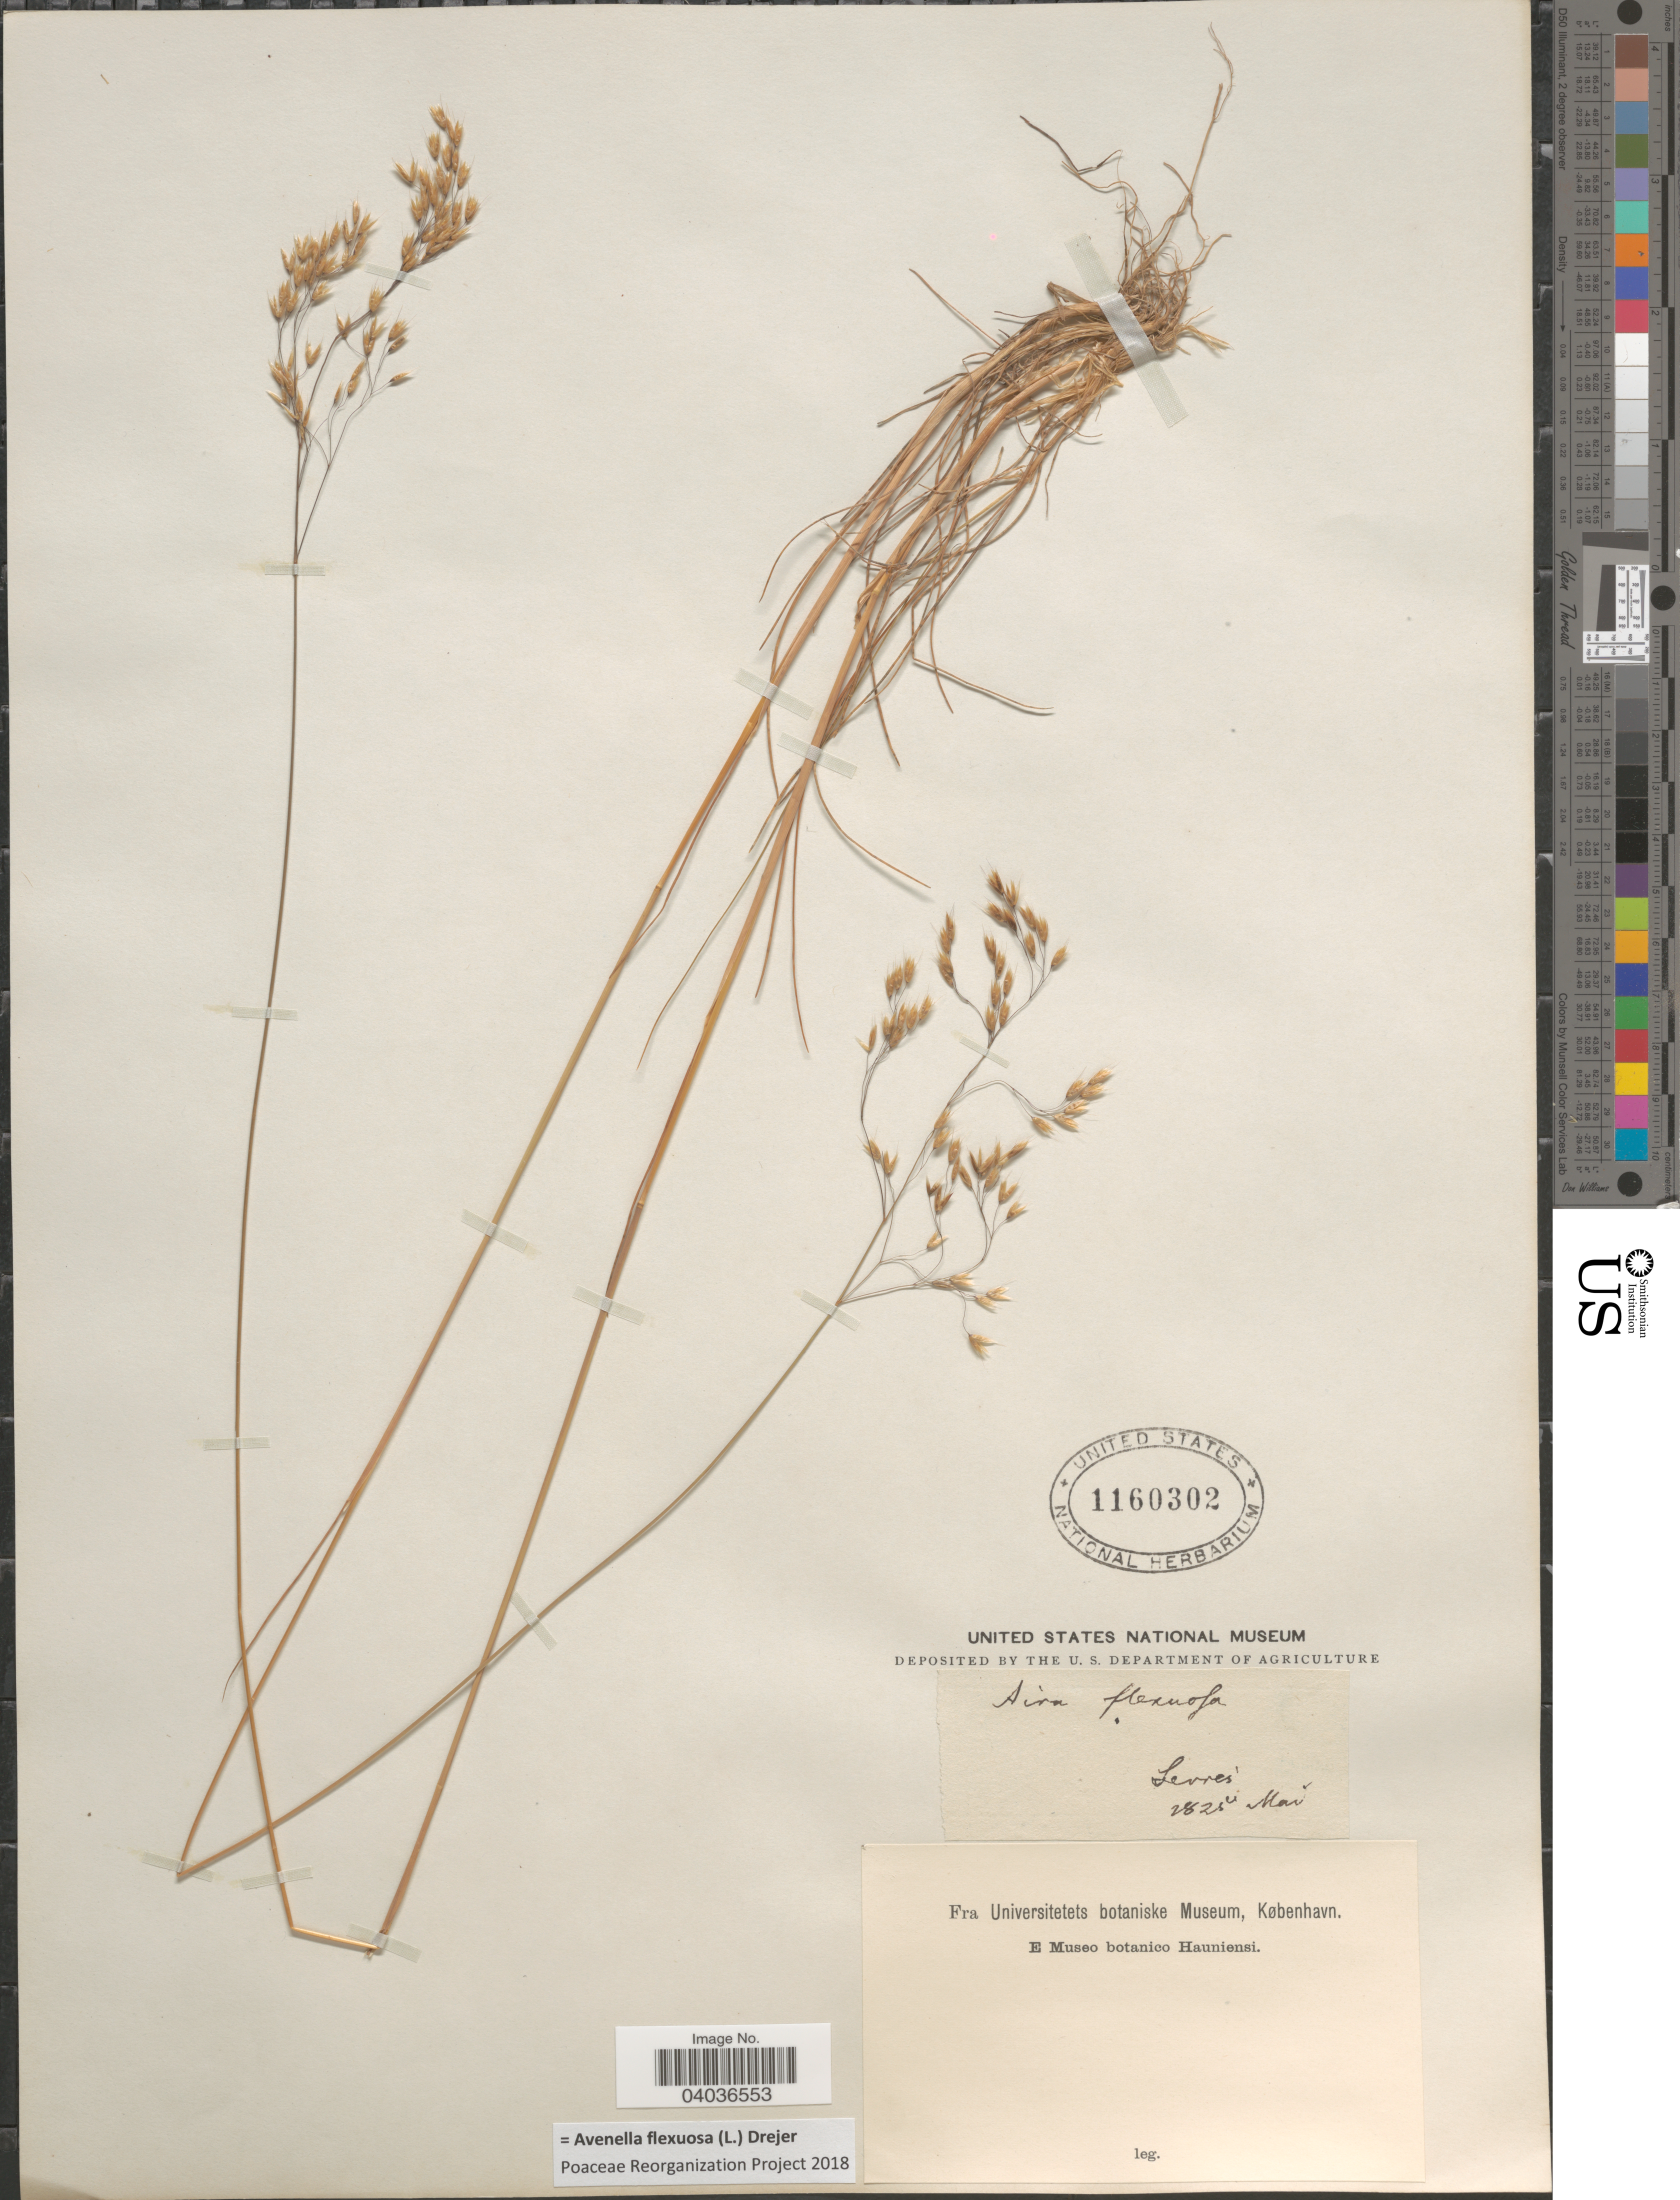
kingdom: Plantae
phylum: Tracheophyta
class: Liliopsida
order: Poales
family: Poaceae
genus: Avenella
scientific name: Avenella flexuosa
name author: (L.) Drejer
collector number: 2825?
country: France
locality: Sevres.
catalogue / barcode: US 1160302